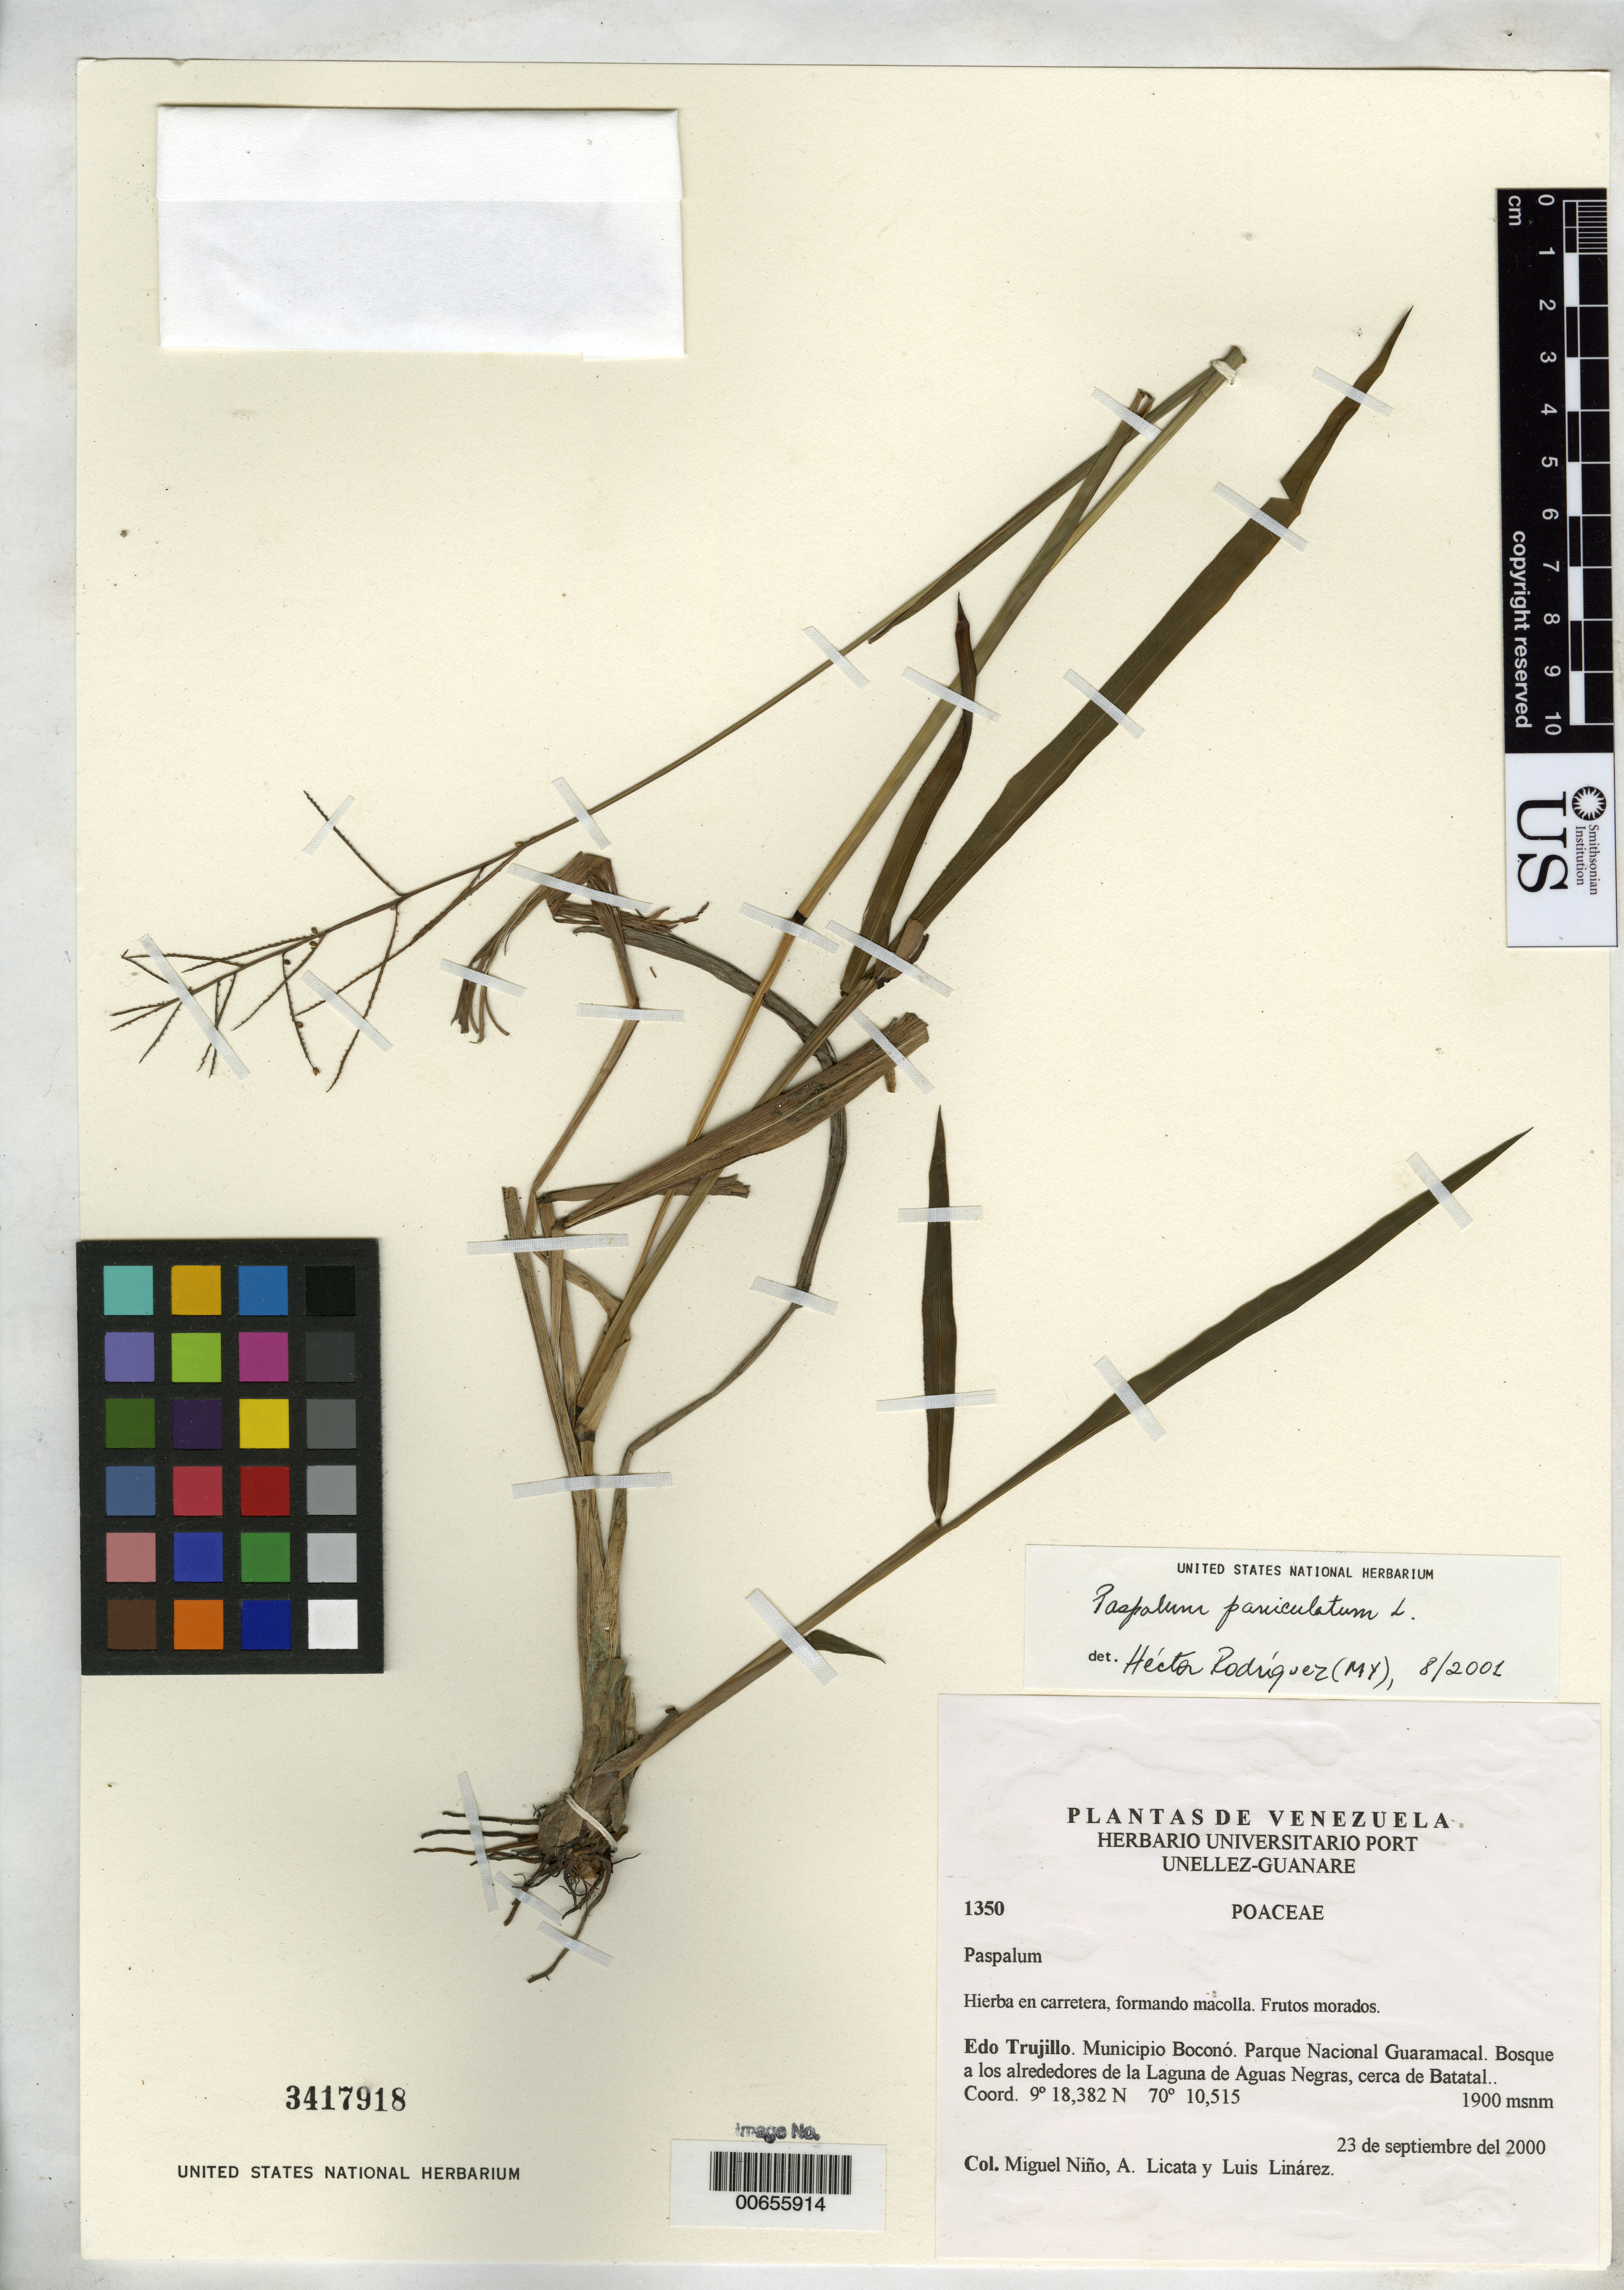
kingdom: Plantae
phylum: Tracheophyta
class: Liliopsida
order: Poales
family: Poaceae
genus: Paspalum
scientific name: Paspalum paniculatum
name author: L.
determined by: Rodríguez, H., (MY), Universidad Central de Venezuela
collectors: S. M. Niño, A. Licata & L. Linárez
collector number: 1350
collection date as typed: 23 Sep 2000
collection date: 2000-09-23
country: Venezuela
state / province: Trujillo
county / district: Boconó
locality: Parque Nacional Guaramacal. Laguna de Aguas Negras, cerca de Batatal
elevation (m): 1900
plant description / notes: PORT, US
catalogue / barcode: US 3417918